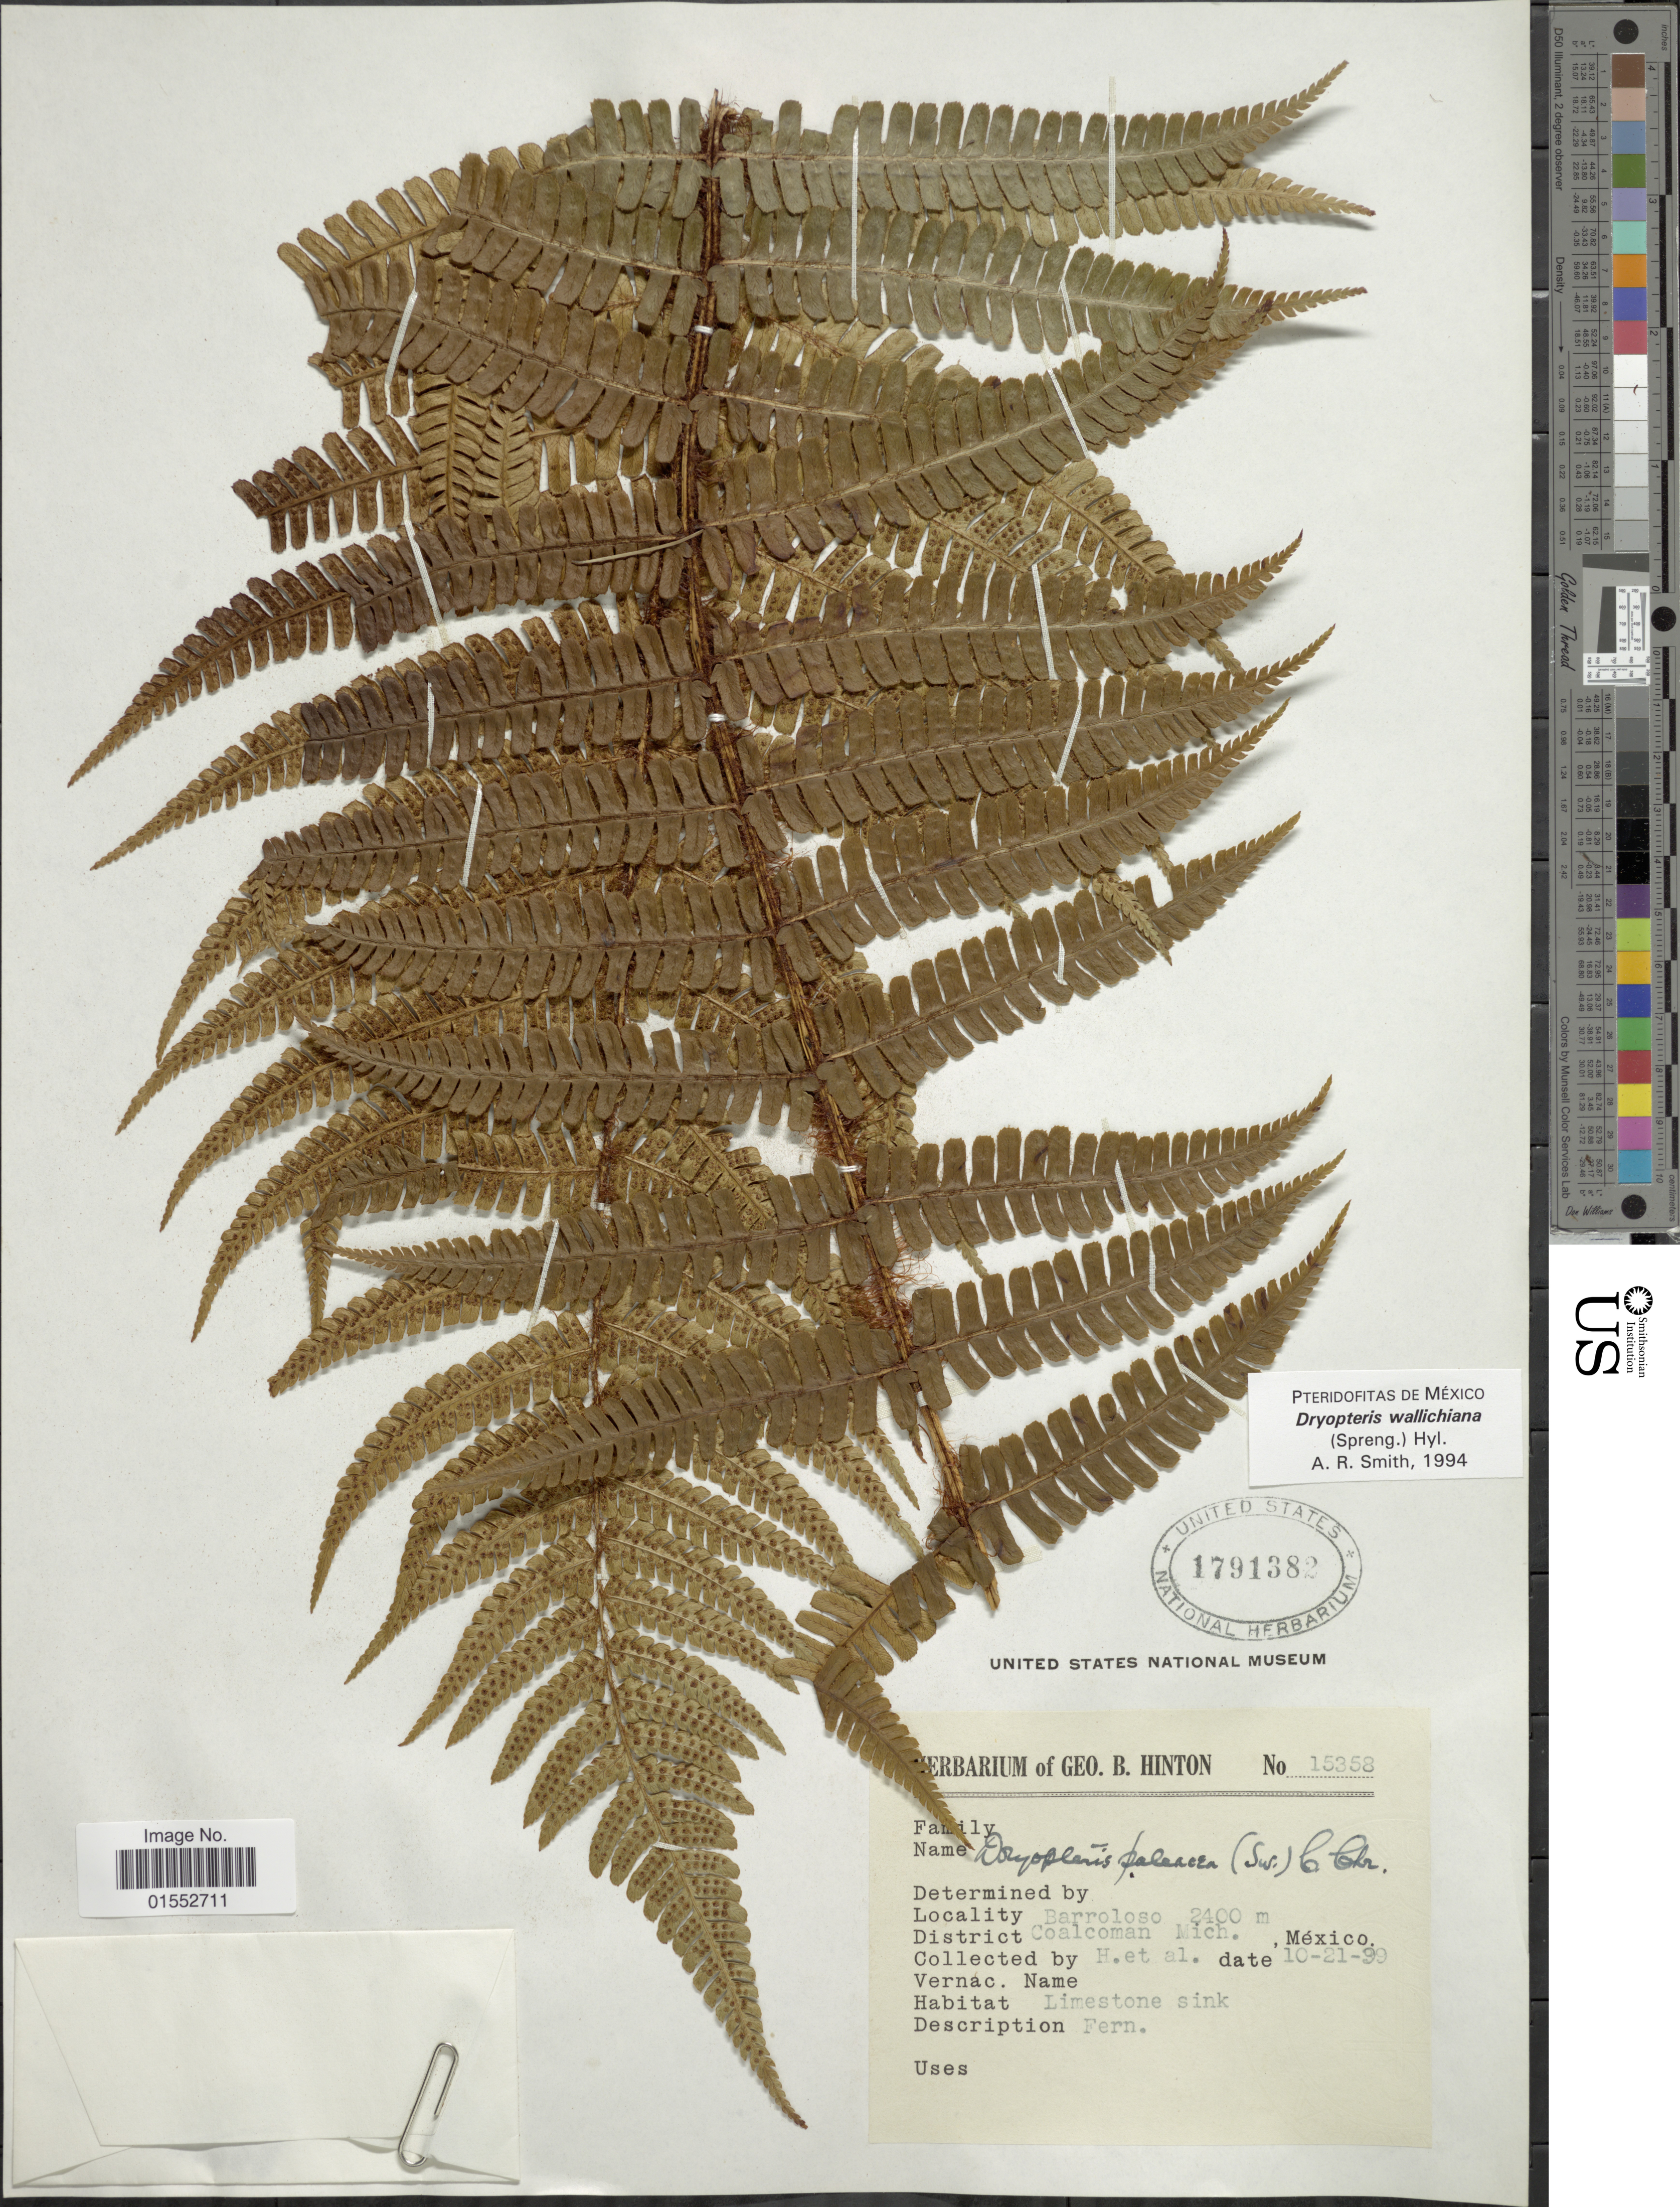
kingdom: Plantae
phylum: Tracheophyta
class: Polypodiopsida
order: Polypodiales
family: Dryopteridaceae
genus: Dryopteris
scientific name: Dryopteris wallichiana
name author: (Spreng.) Hyl.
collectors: G. B. Hinton & et al.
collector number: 15358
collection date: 1899-10-21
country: Mexico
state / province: Michoacán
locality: Barroloso, District Coalcoman Mich.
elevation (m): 2400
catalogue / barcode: US 1791382